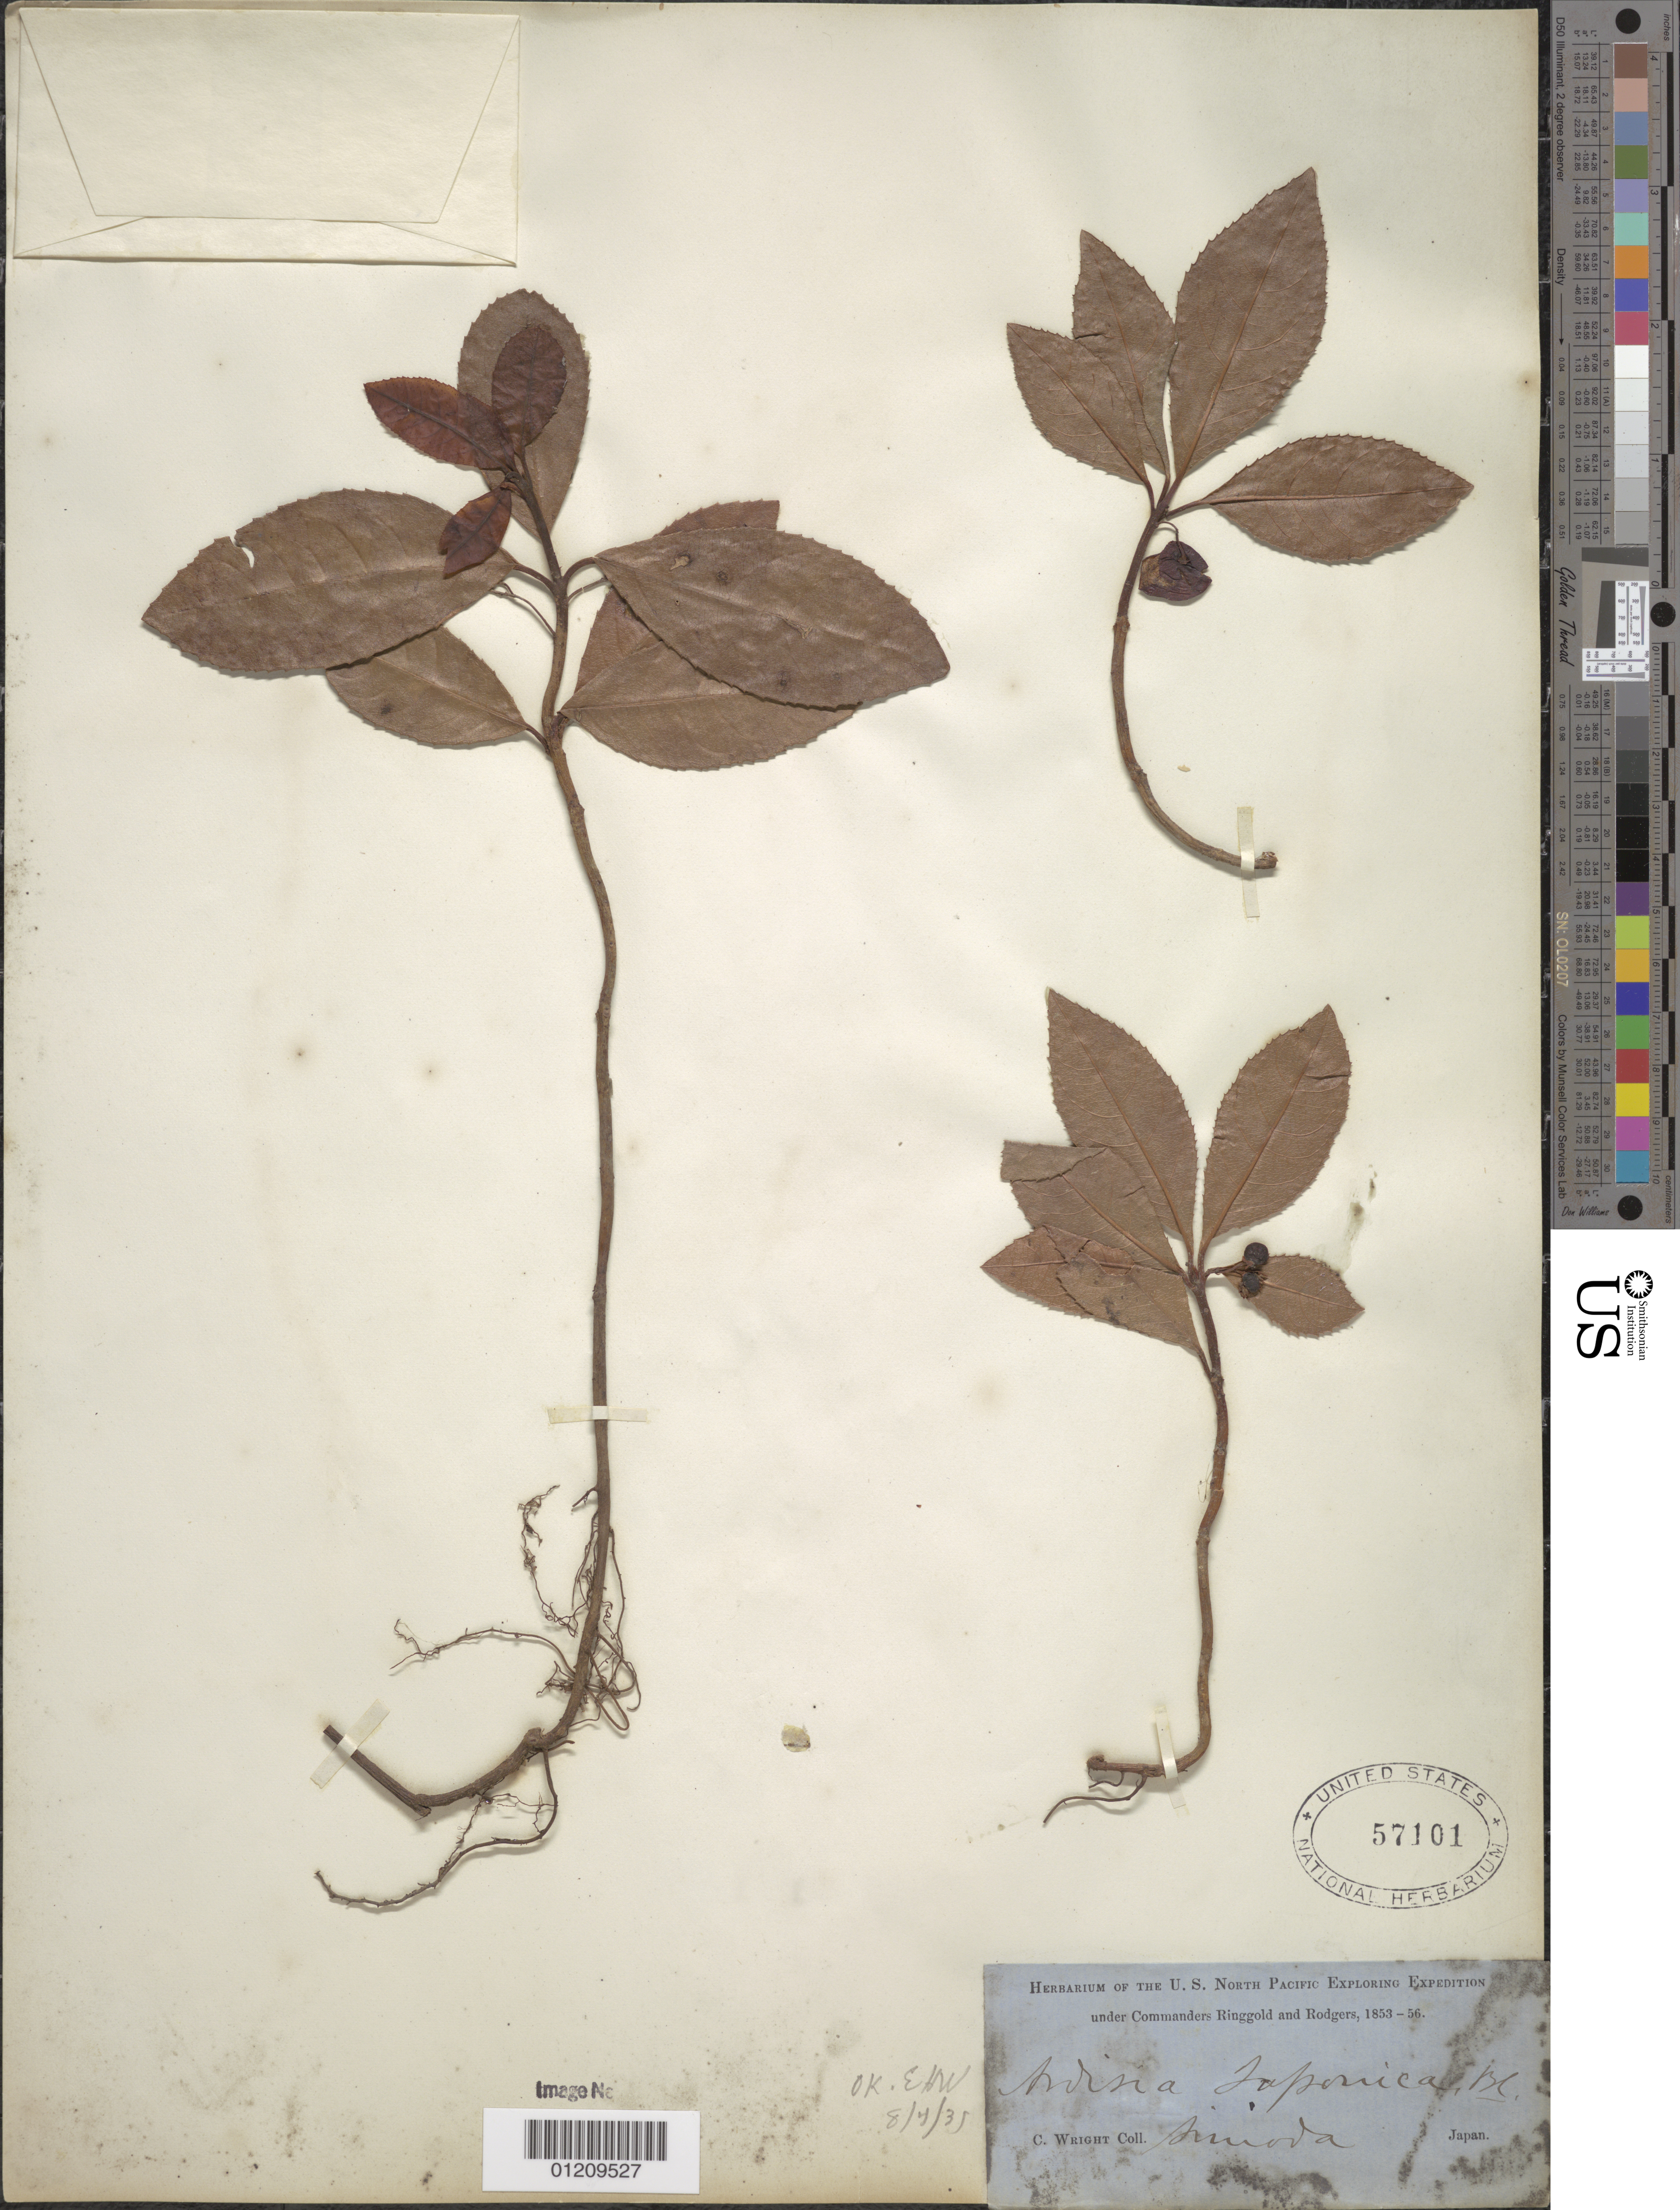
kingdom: Plantae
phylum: Tracheophyta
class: Magnoliopsida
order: Ericales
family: Primulaceae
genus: Ardisia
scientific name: Ardisia japonica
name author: (Thunb.) Blume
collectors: C. Wright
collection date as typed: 1853 to -- -- 1856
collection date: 1853/1856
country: Japan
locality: Simoda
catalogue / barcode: US 57101